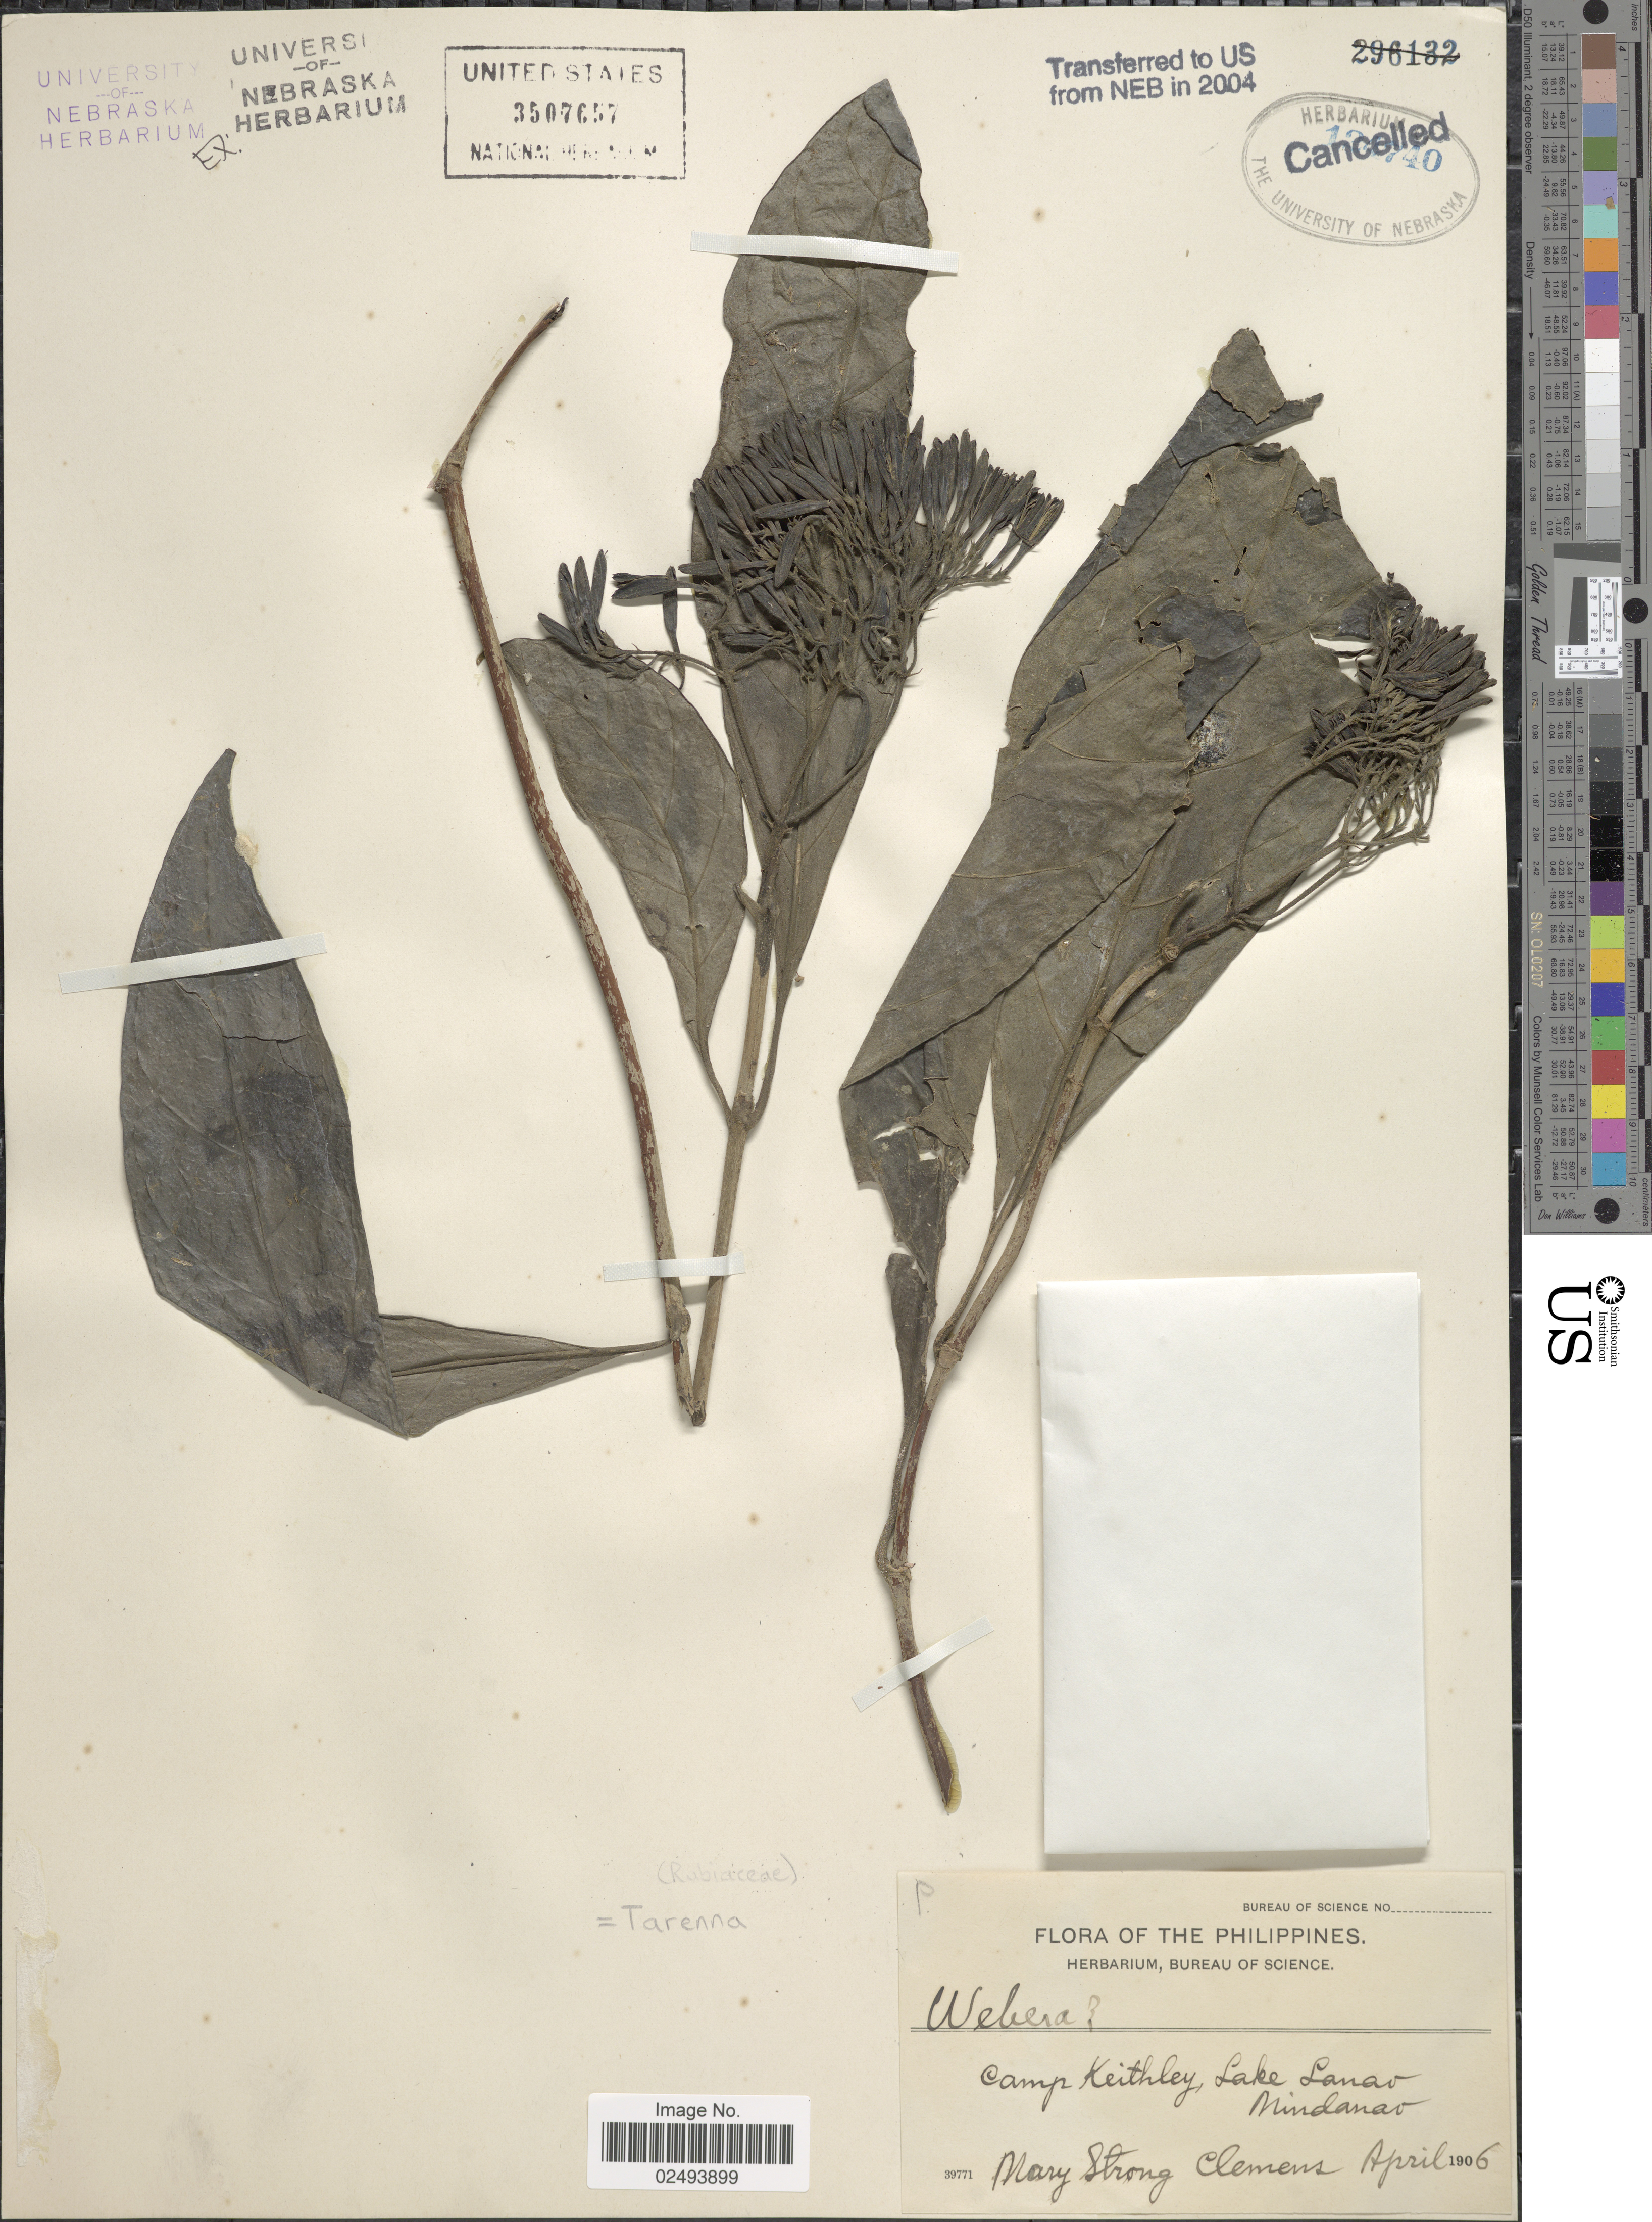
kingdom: Plantae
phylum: Tracheophyta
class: Magnoliopsida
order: Gentianales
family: Rubiaceae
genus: Tarenna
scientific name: Tarenna sp.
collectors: M. S. Clemens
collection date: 1906-04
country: Philippines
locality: Camp Keithley, Lake Lanao, Mindanao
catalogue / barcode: US 3507657